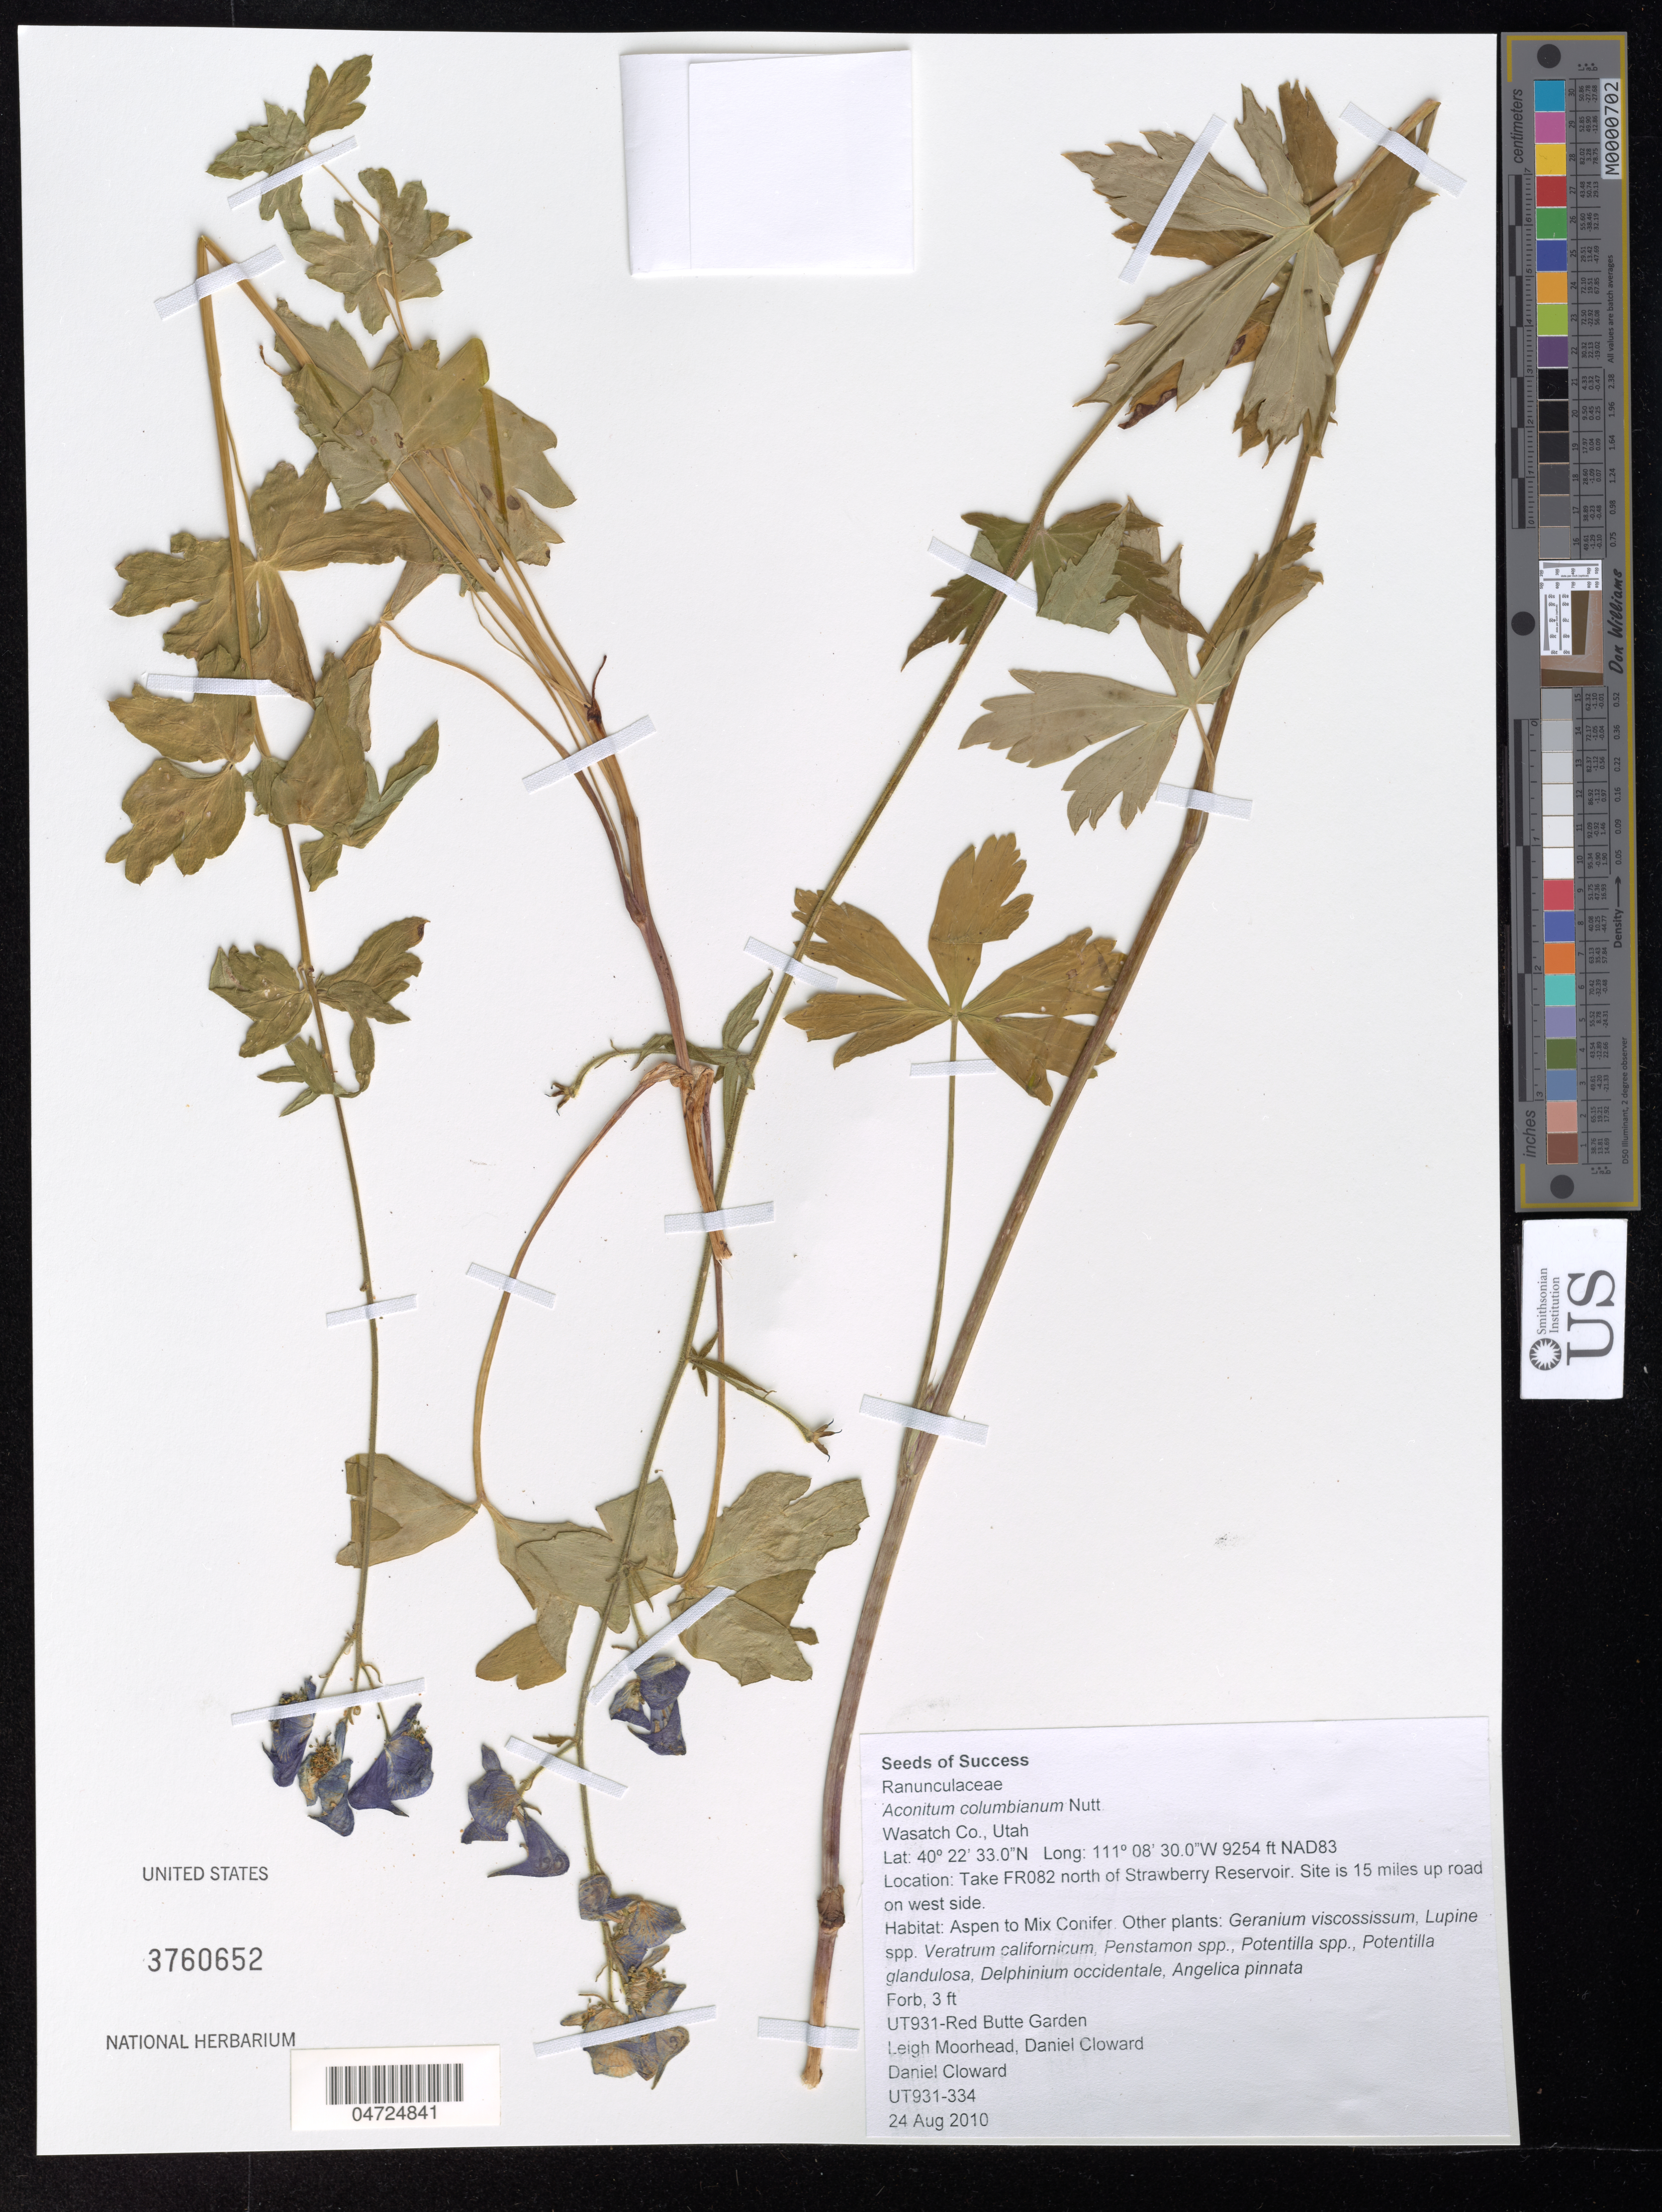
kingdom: Plantae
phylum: Tracheophyta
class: Magnoliopsida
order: Ranunculales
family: Ranunculaceae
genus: Aconitum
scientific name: Aconitum columbianum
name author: Nutt.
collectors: L. Moorhead & D. Cloward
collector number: UT931-334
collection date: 2010-08-24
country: United States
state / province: Utah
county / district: Wasatch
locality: Wasatch Co. NAD83. Take FR082 north of Strawberry Reservoir. Site is 15 miles up road on west side. UT931-Red Butte Garden.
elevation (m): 2821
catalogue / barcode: US 3760652